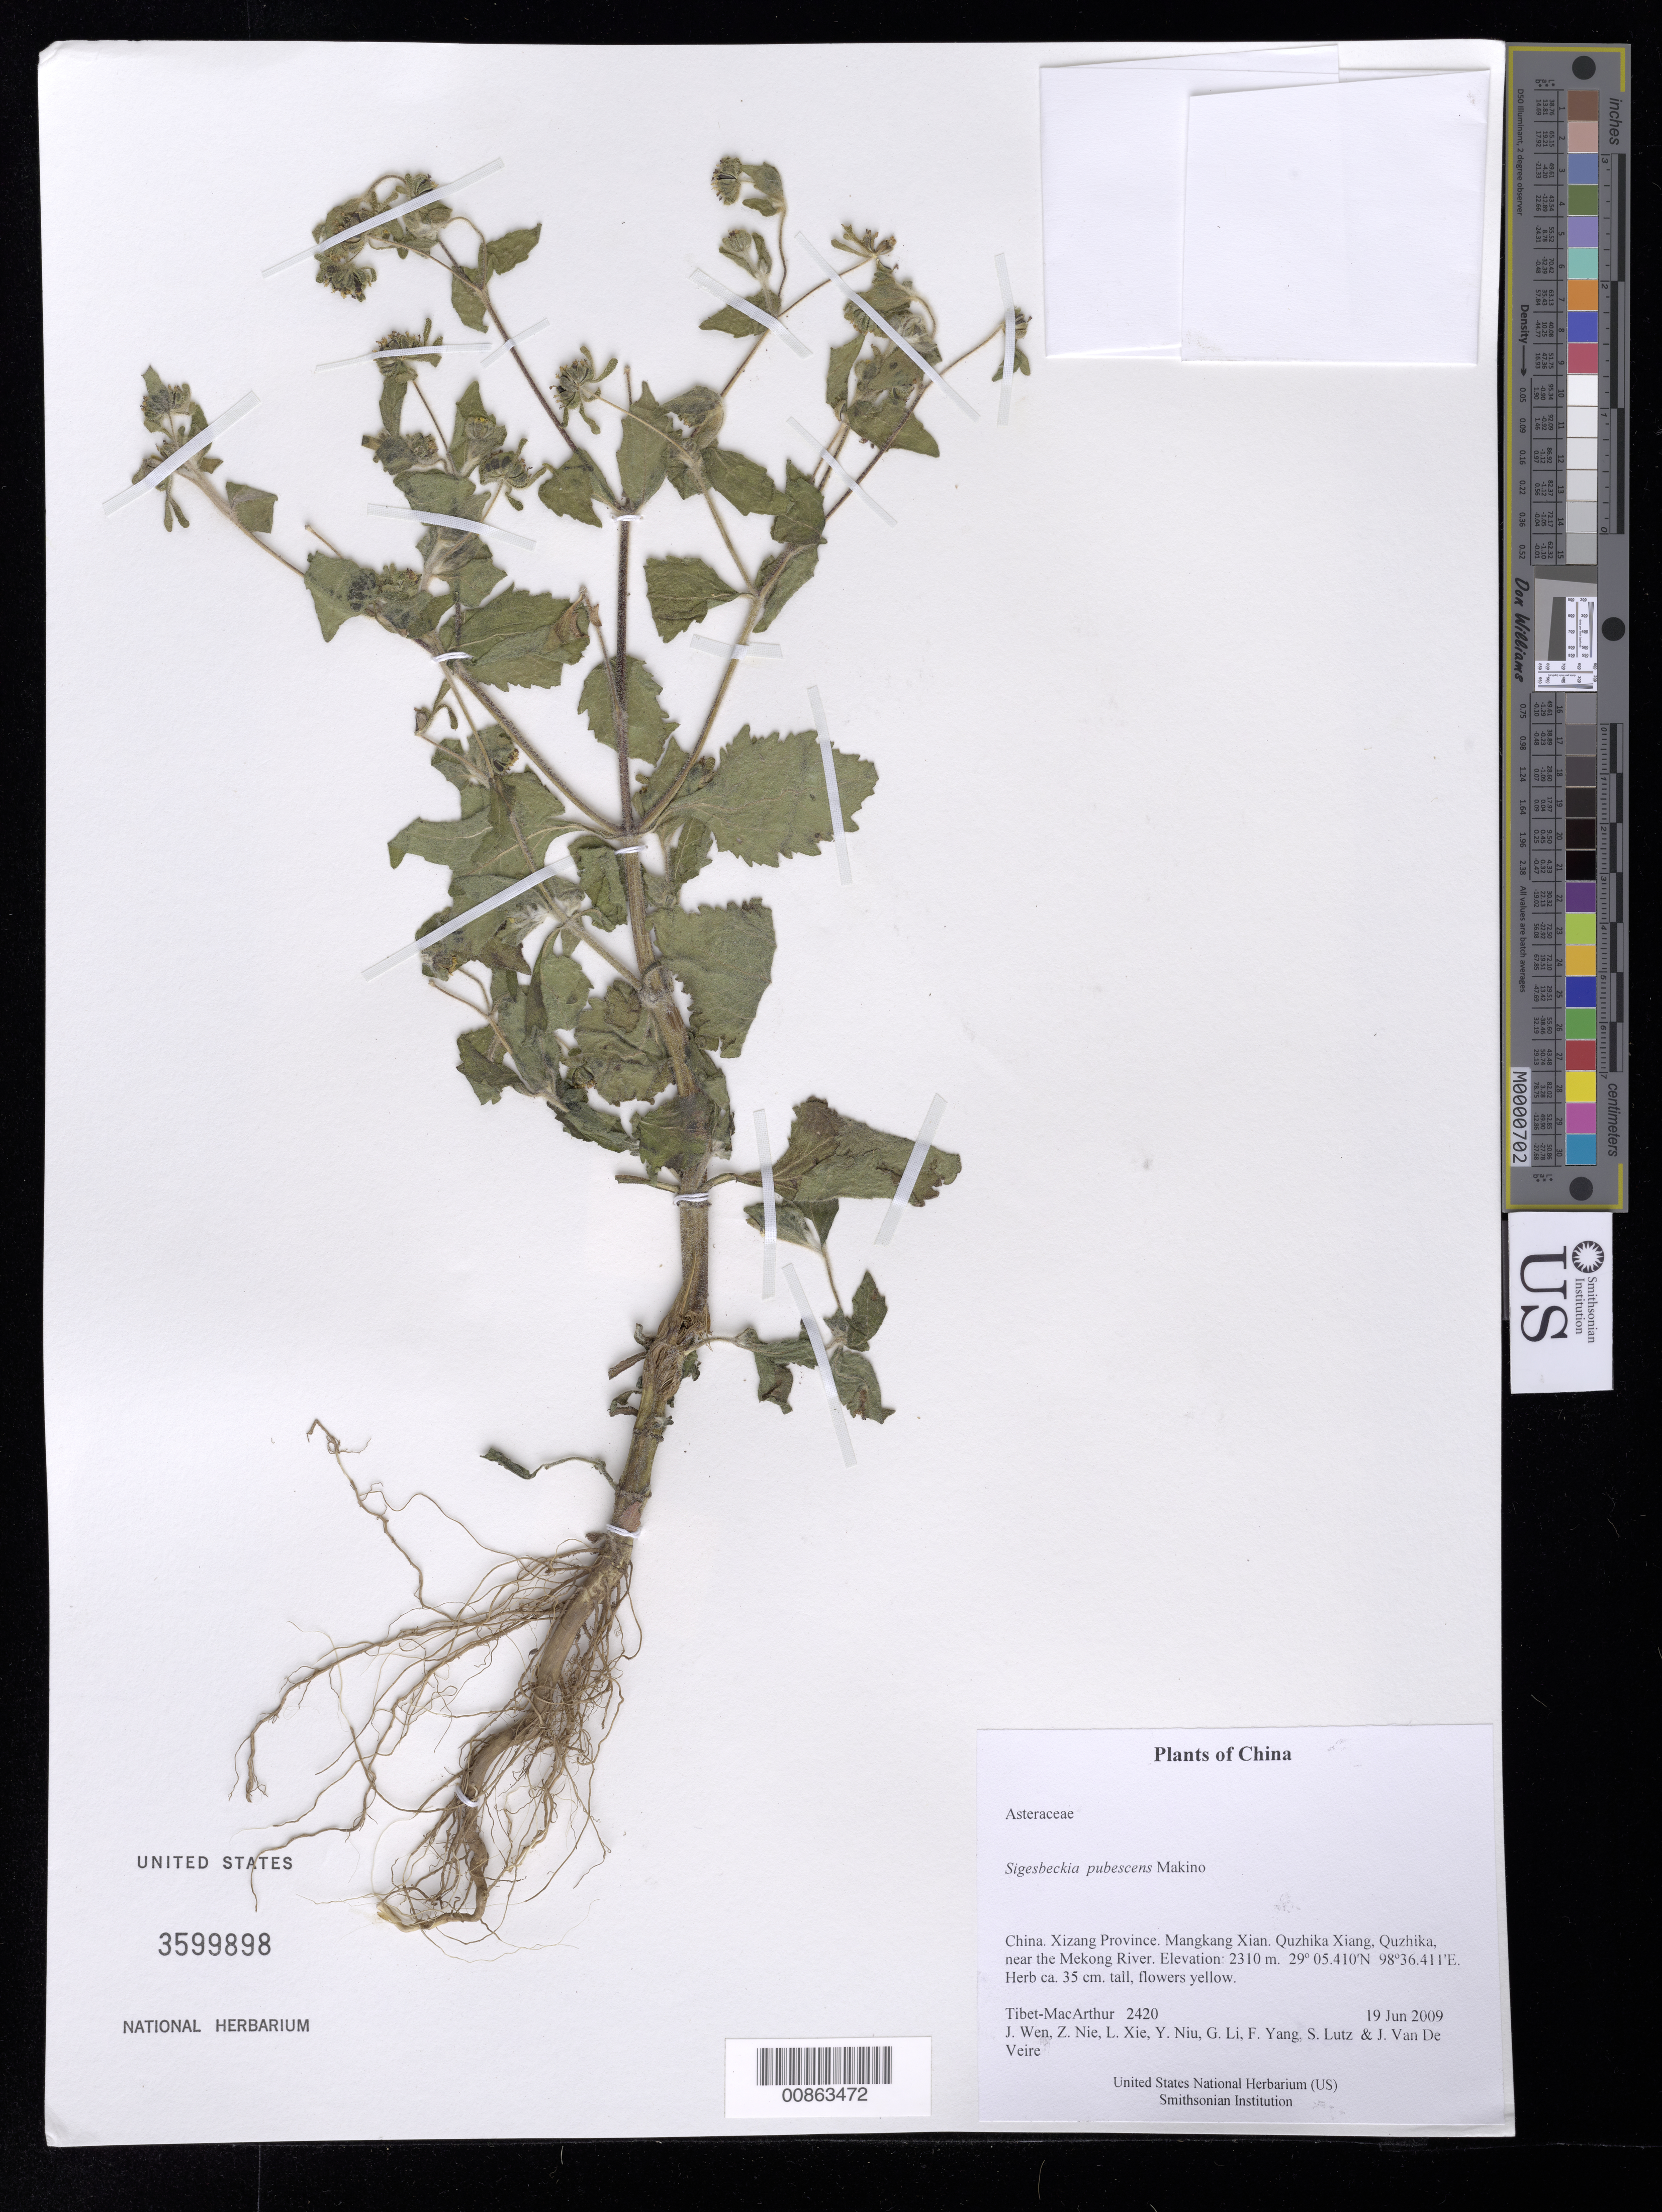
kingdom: Plantae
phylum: Tracheophyta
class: Magnoliopsida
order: Asterales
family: Asteraceae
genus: Sigesbeckia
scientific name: Sigesbeckia pubescens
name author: Makino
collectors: Tibet-MacArthur, J. Wen, Z. Nie, L. Xie, Y. Niu, G. Li, F. Yang, S. Lutz & J. Van De Veire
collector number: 2420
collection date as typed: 19 Jun 2009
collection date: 2009-06-19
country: China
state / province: Xizang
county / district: Mangkang Xian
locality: Quzhika Xiang, Quzhika, near the Mekong River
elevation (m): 2310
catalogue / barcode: US 3599898